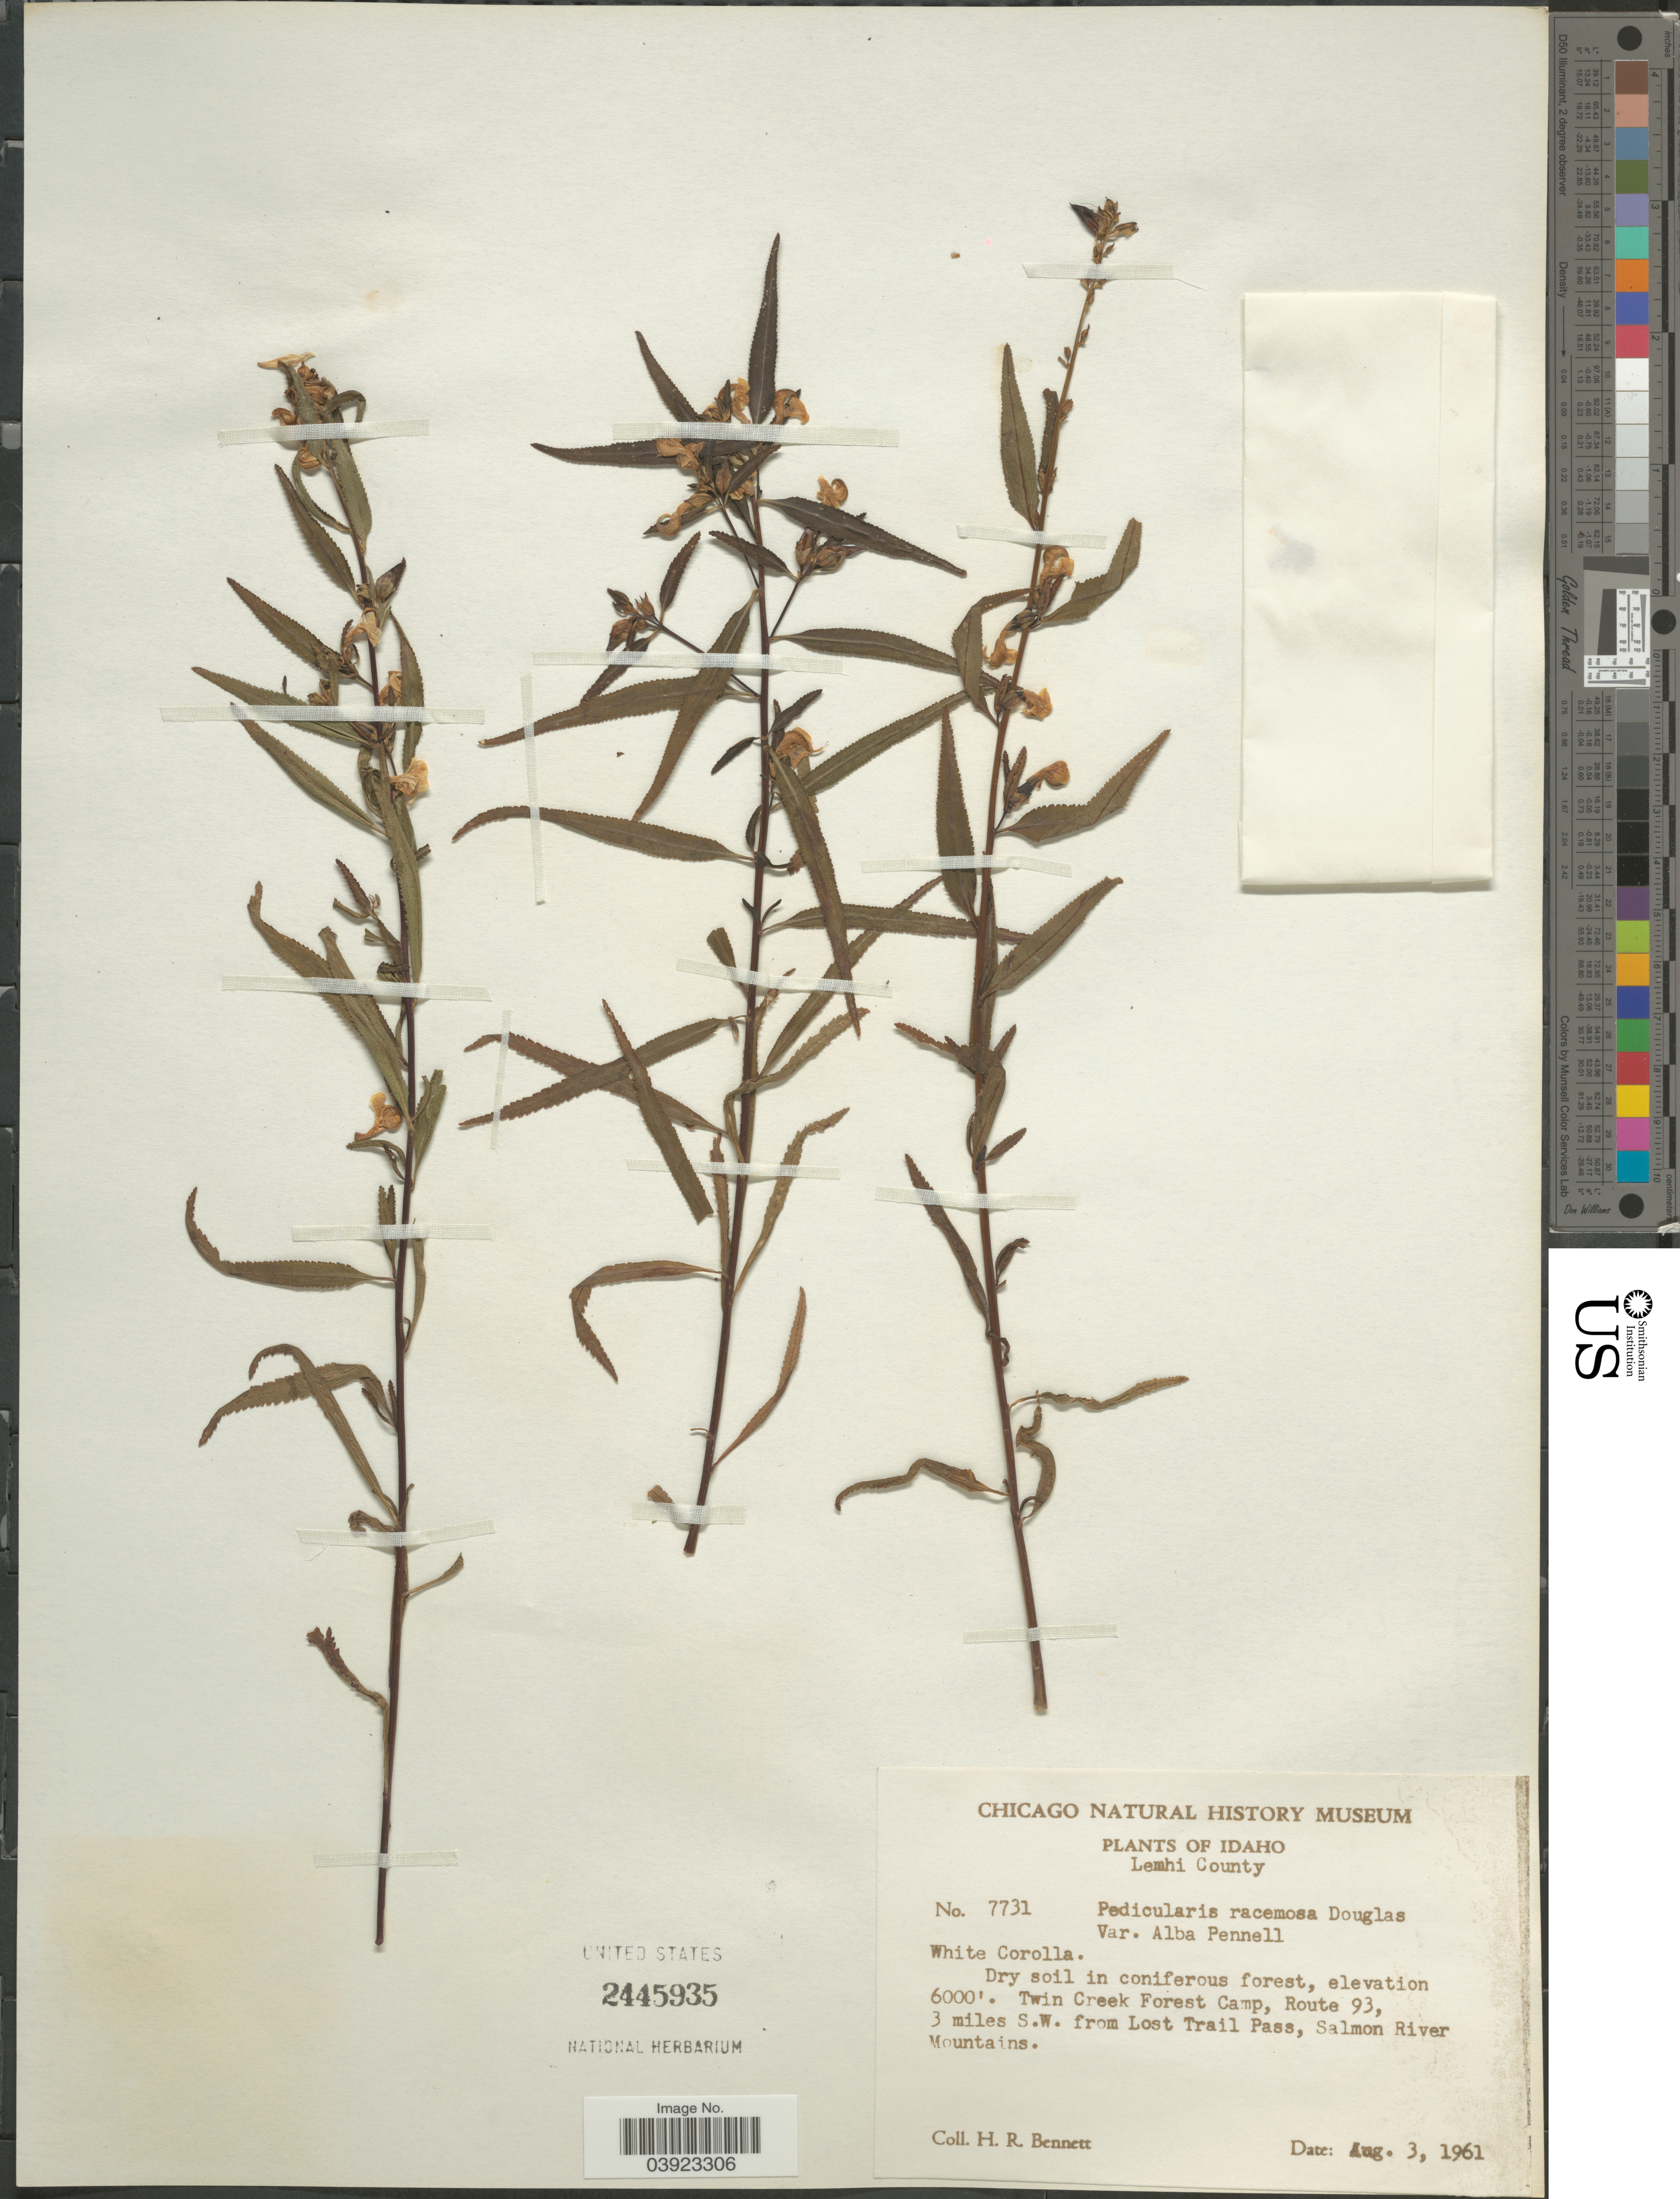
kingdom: Plantae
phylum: Tracheophyta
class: Magnoliopsida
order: Lamiales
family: Orobanchaceae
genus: Pedicularis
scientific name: Pedicularis racemosa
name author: Douglas ex Benth.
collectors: H. R. Bennett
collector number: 7731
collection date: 1961-08-03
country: United States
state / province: Idaho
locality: Lemhi County. Twin Creek Forest Camp, Route 93, 3 miles S.W. from Lost Trail Pass, Salmon River Mountains.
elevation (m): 1829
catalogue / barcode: US 2445935